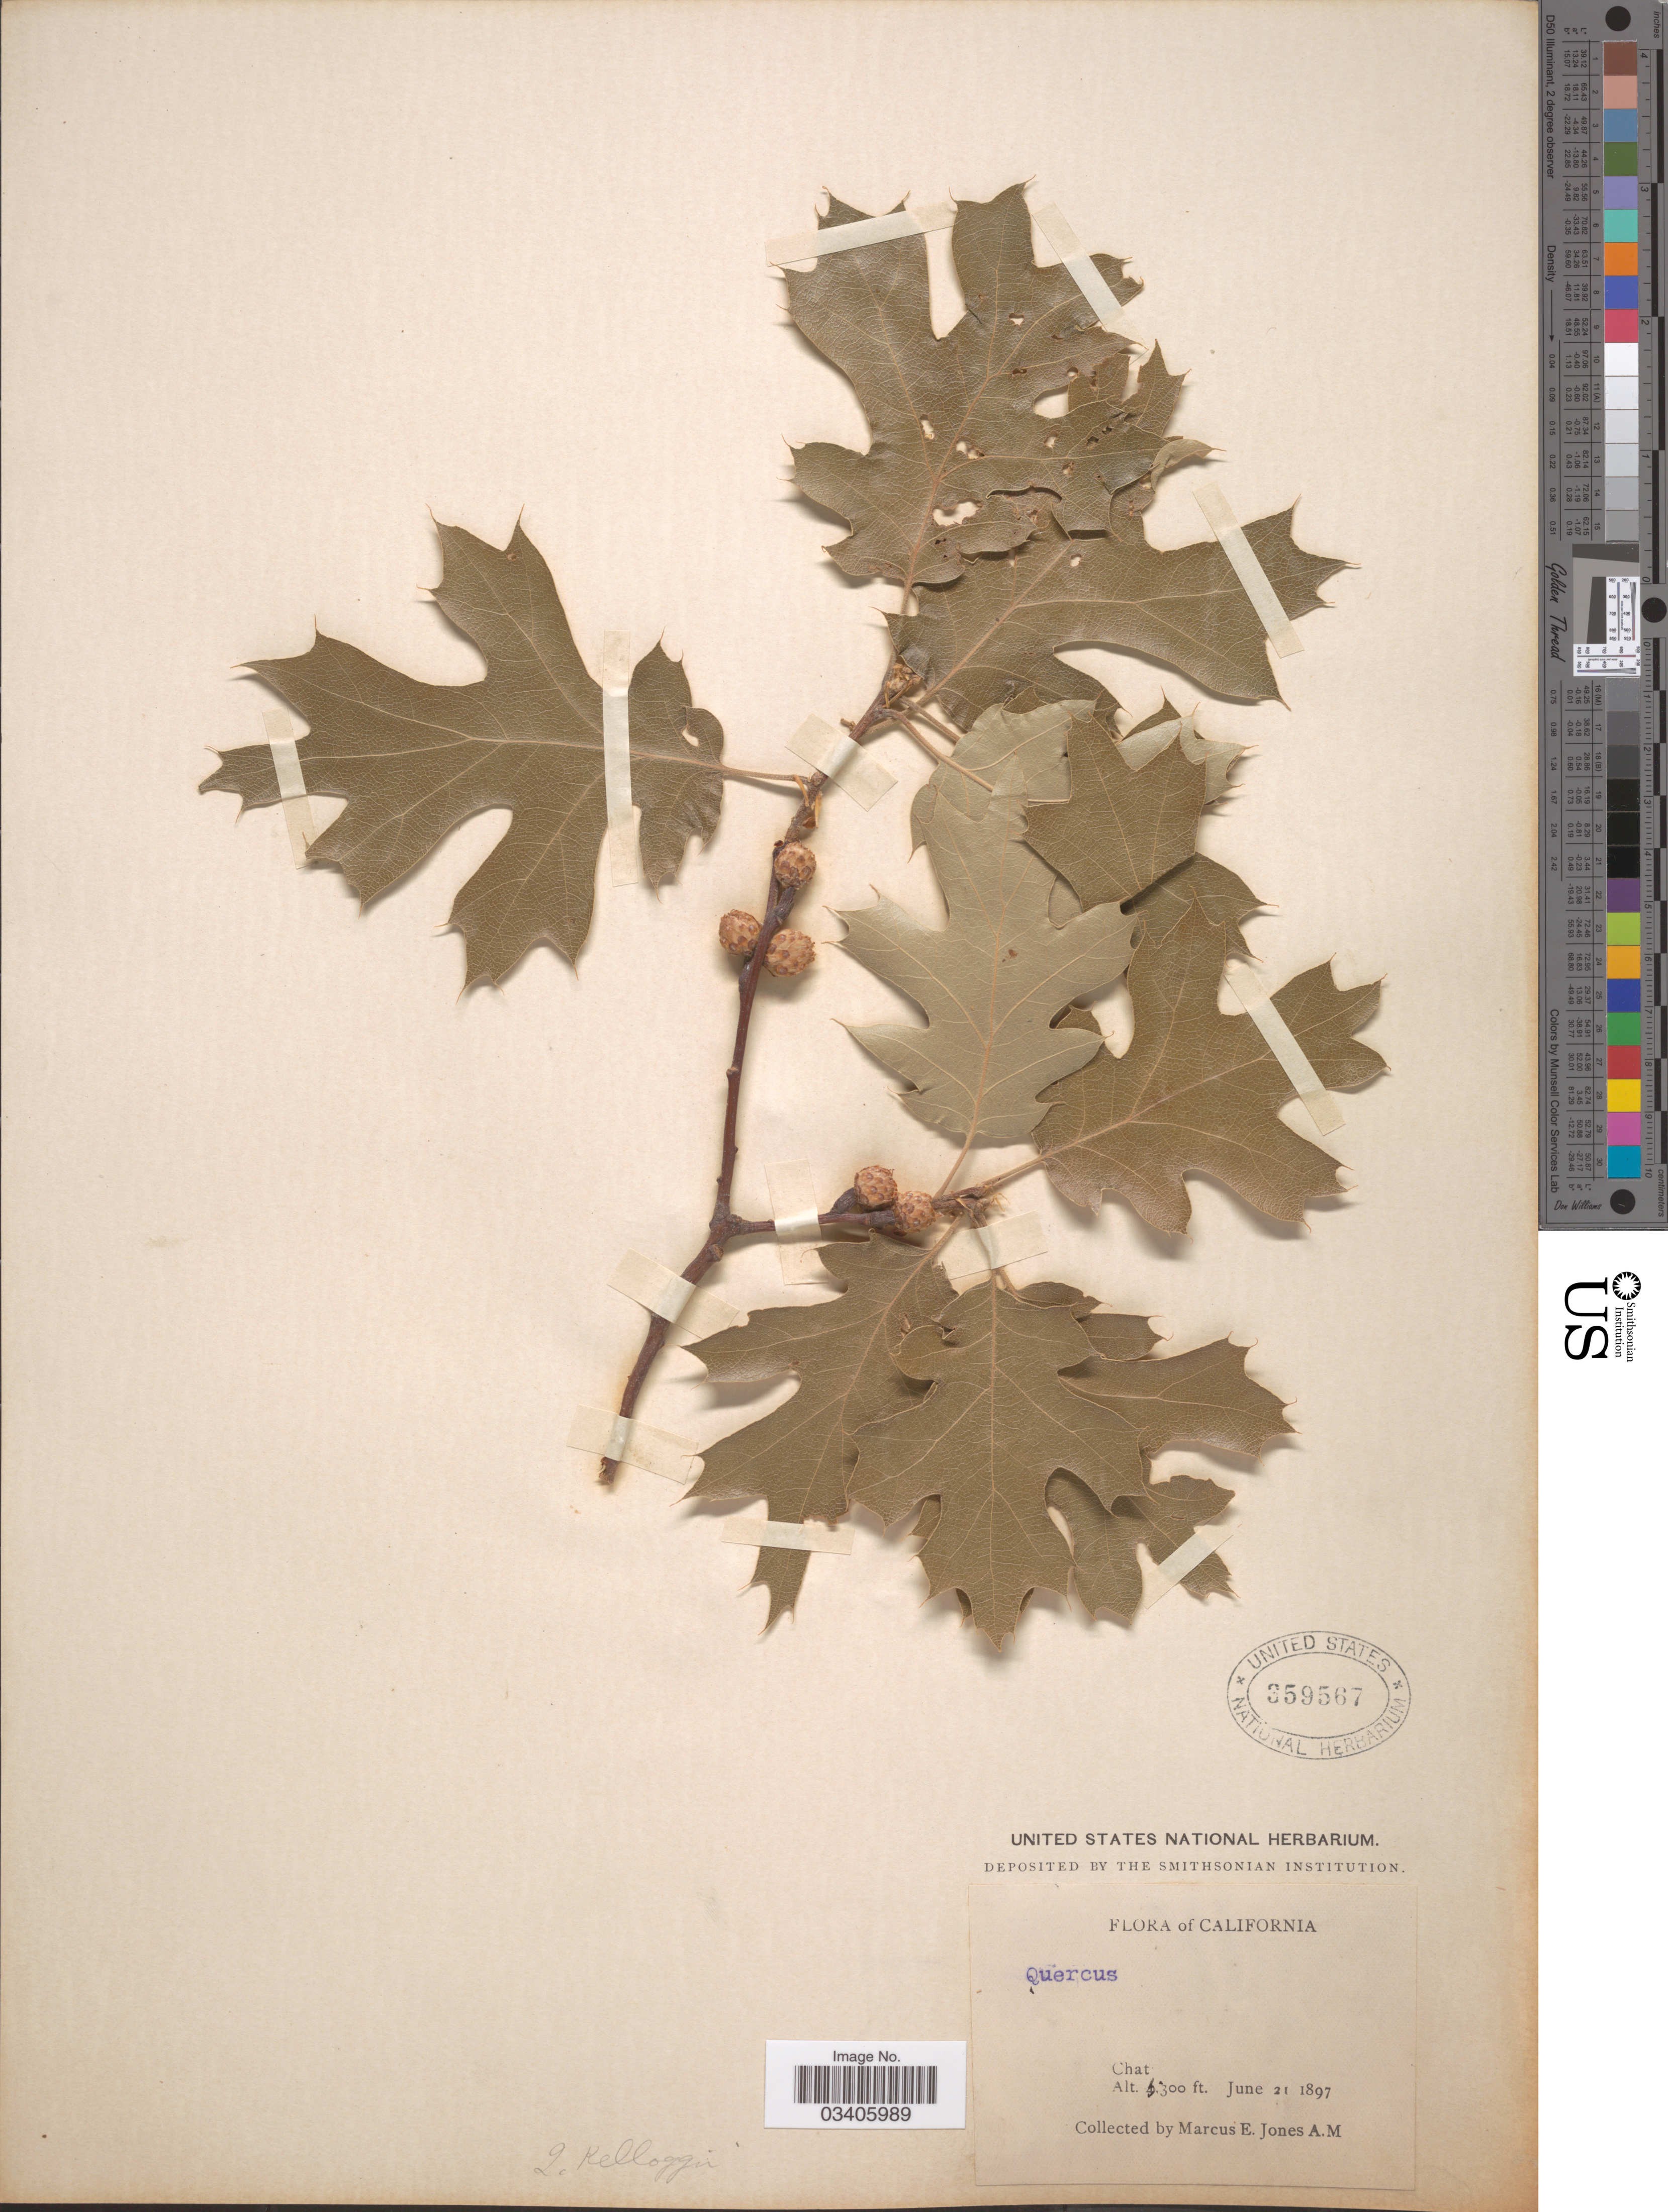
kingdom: Plantae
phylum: Tracheophyta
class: Magnoliopsida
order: Fagales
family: Fagaceae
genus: Quercus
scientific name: Quercus kelloggii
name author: Newb.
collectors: M. E. Jones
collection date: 1897-06-21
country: United States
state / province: California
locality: Chat.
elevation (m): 1615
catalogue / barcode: US 359567